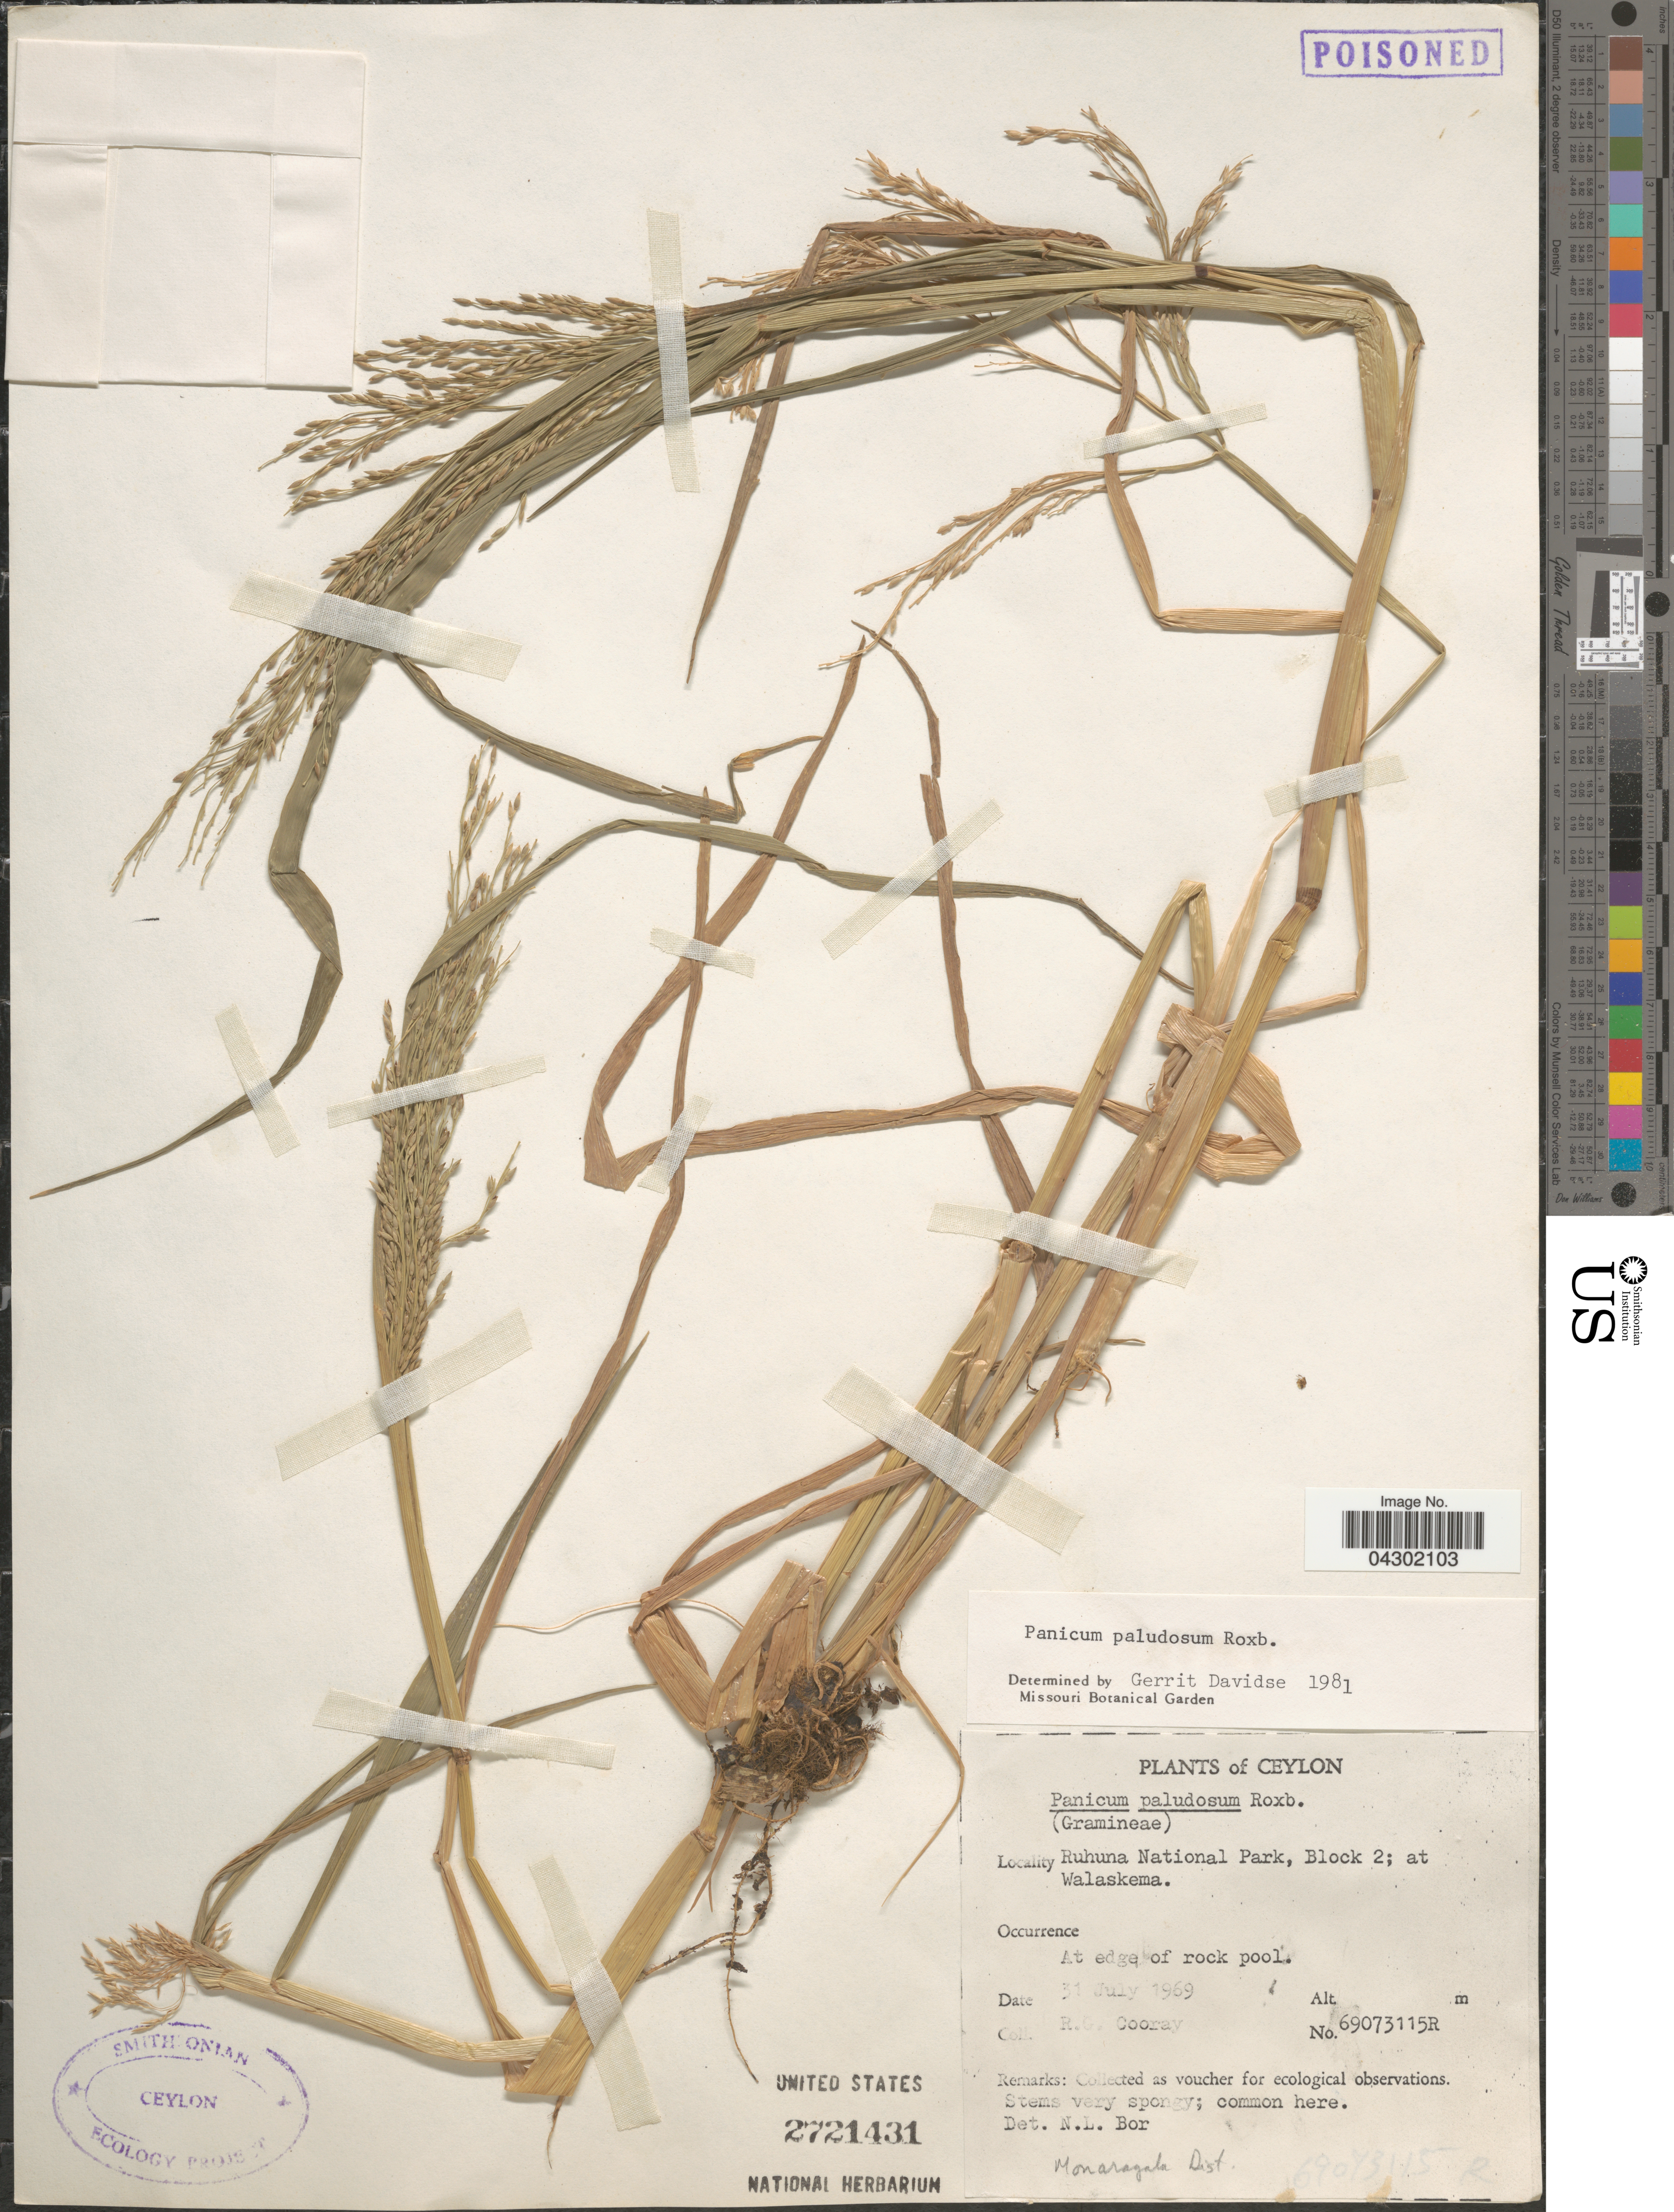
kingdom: Plantae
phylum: Tracheophyta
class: Liliopsida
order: Poales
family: Poaceae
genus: Panicum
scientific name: Panicum paludosum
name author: Roxb.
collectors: R. Cooray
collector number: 69073115R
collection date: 1969-07-31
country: Sri Lanka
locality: Ceylon. Ruhuna National Park, Block 2; at Walaskema.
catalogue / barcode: US 2721431